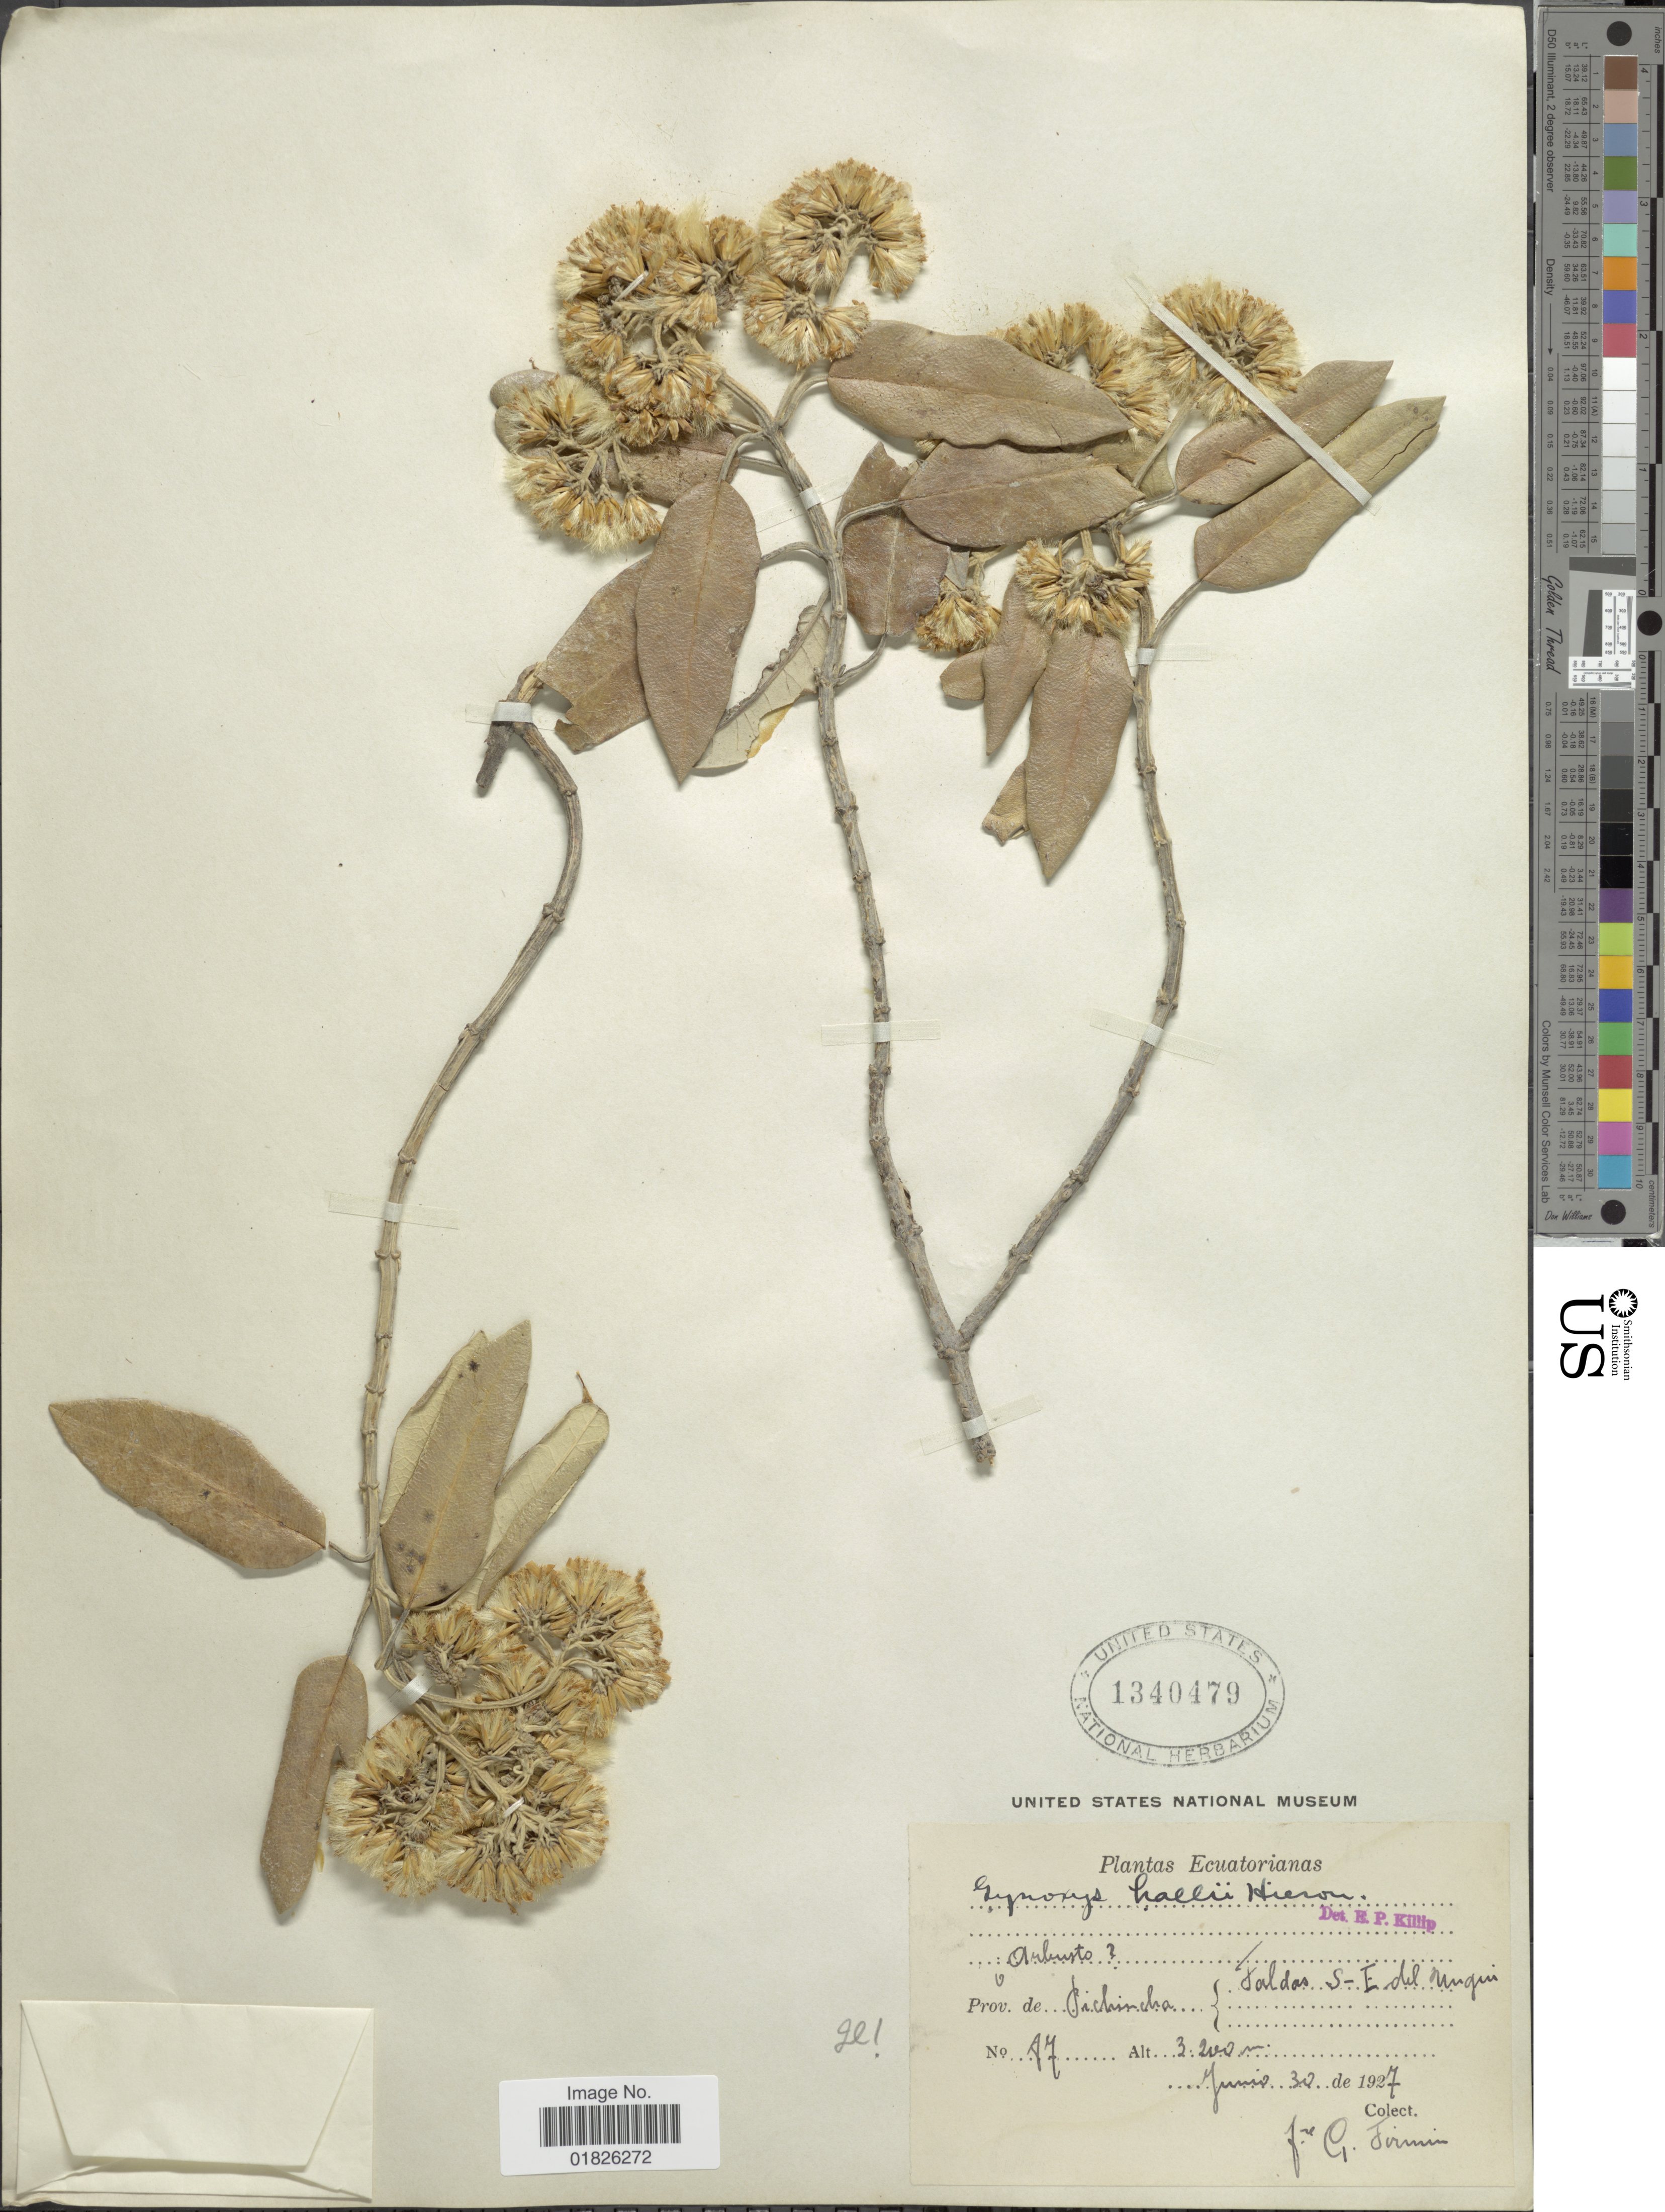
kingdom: Plantae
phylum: Tracheophyta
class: Magnoliopsida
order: Asterales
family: Asteraceae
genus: Gynoxys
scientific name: Gynoxys hallii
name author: Cass.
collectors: F. Firmin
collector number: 77*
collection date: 1927-06-30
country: Ecuador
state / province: Pichincha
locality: Faldas S-E del Ungui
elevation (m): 3200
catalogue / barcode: US 1340479